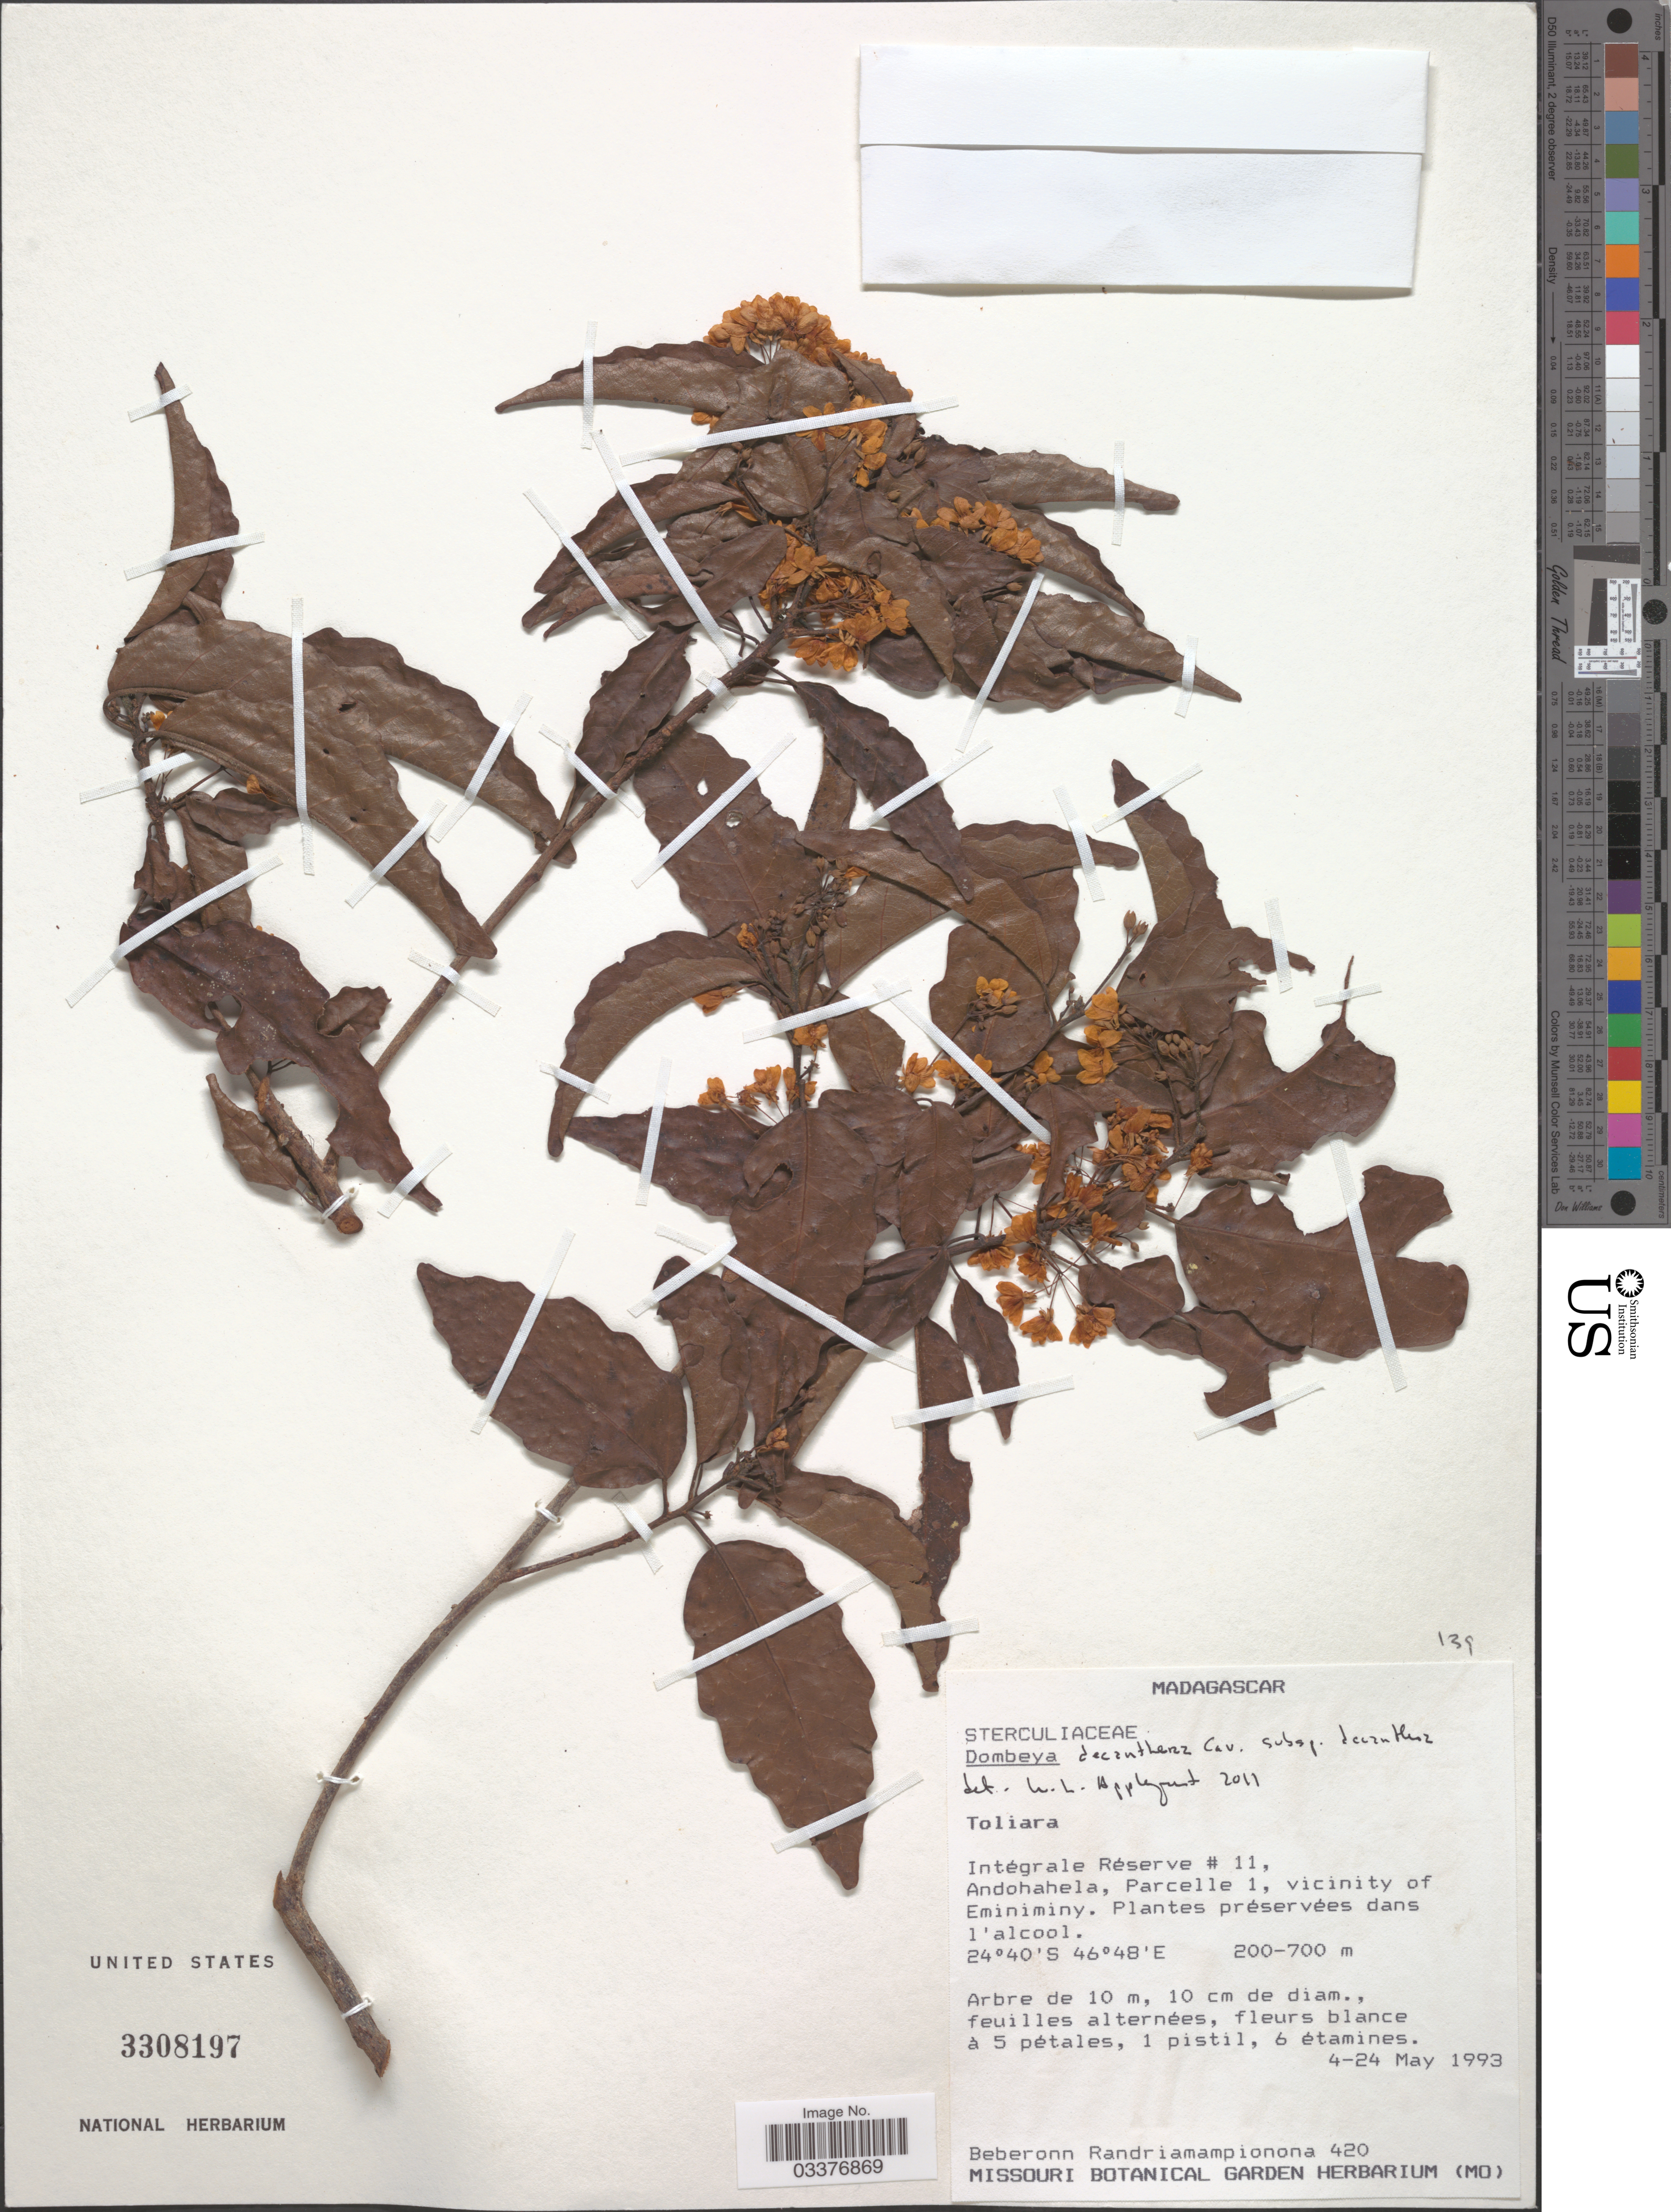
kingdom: Plantae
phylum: Tracheophyta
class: Magnoliopsida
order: Malvales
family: Malvaceae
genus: Dombeya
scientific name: Dombeya decanthera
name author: Cav.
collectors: B. Randriamampionona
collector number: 420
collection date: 1993-05-04/1993-05-24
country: Madagascar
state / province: Anosy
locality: Intégrale Réserve #11, Andohahela, Parcelle 1, vicinity of Eminiminy.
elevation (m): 200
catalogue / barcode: US 3308197